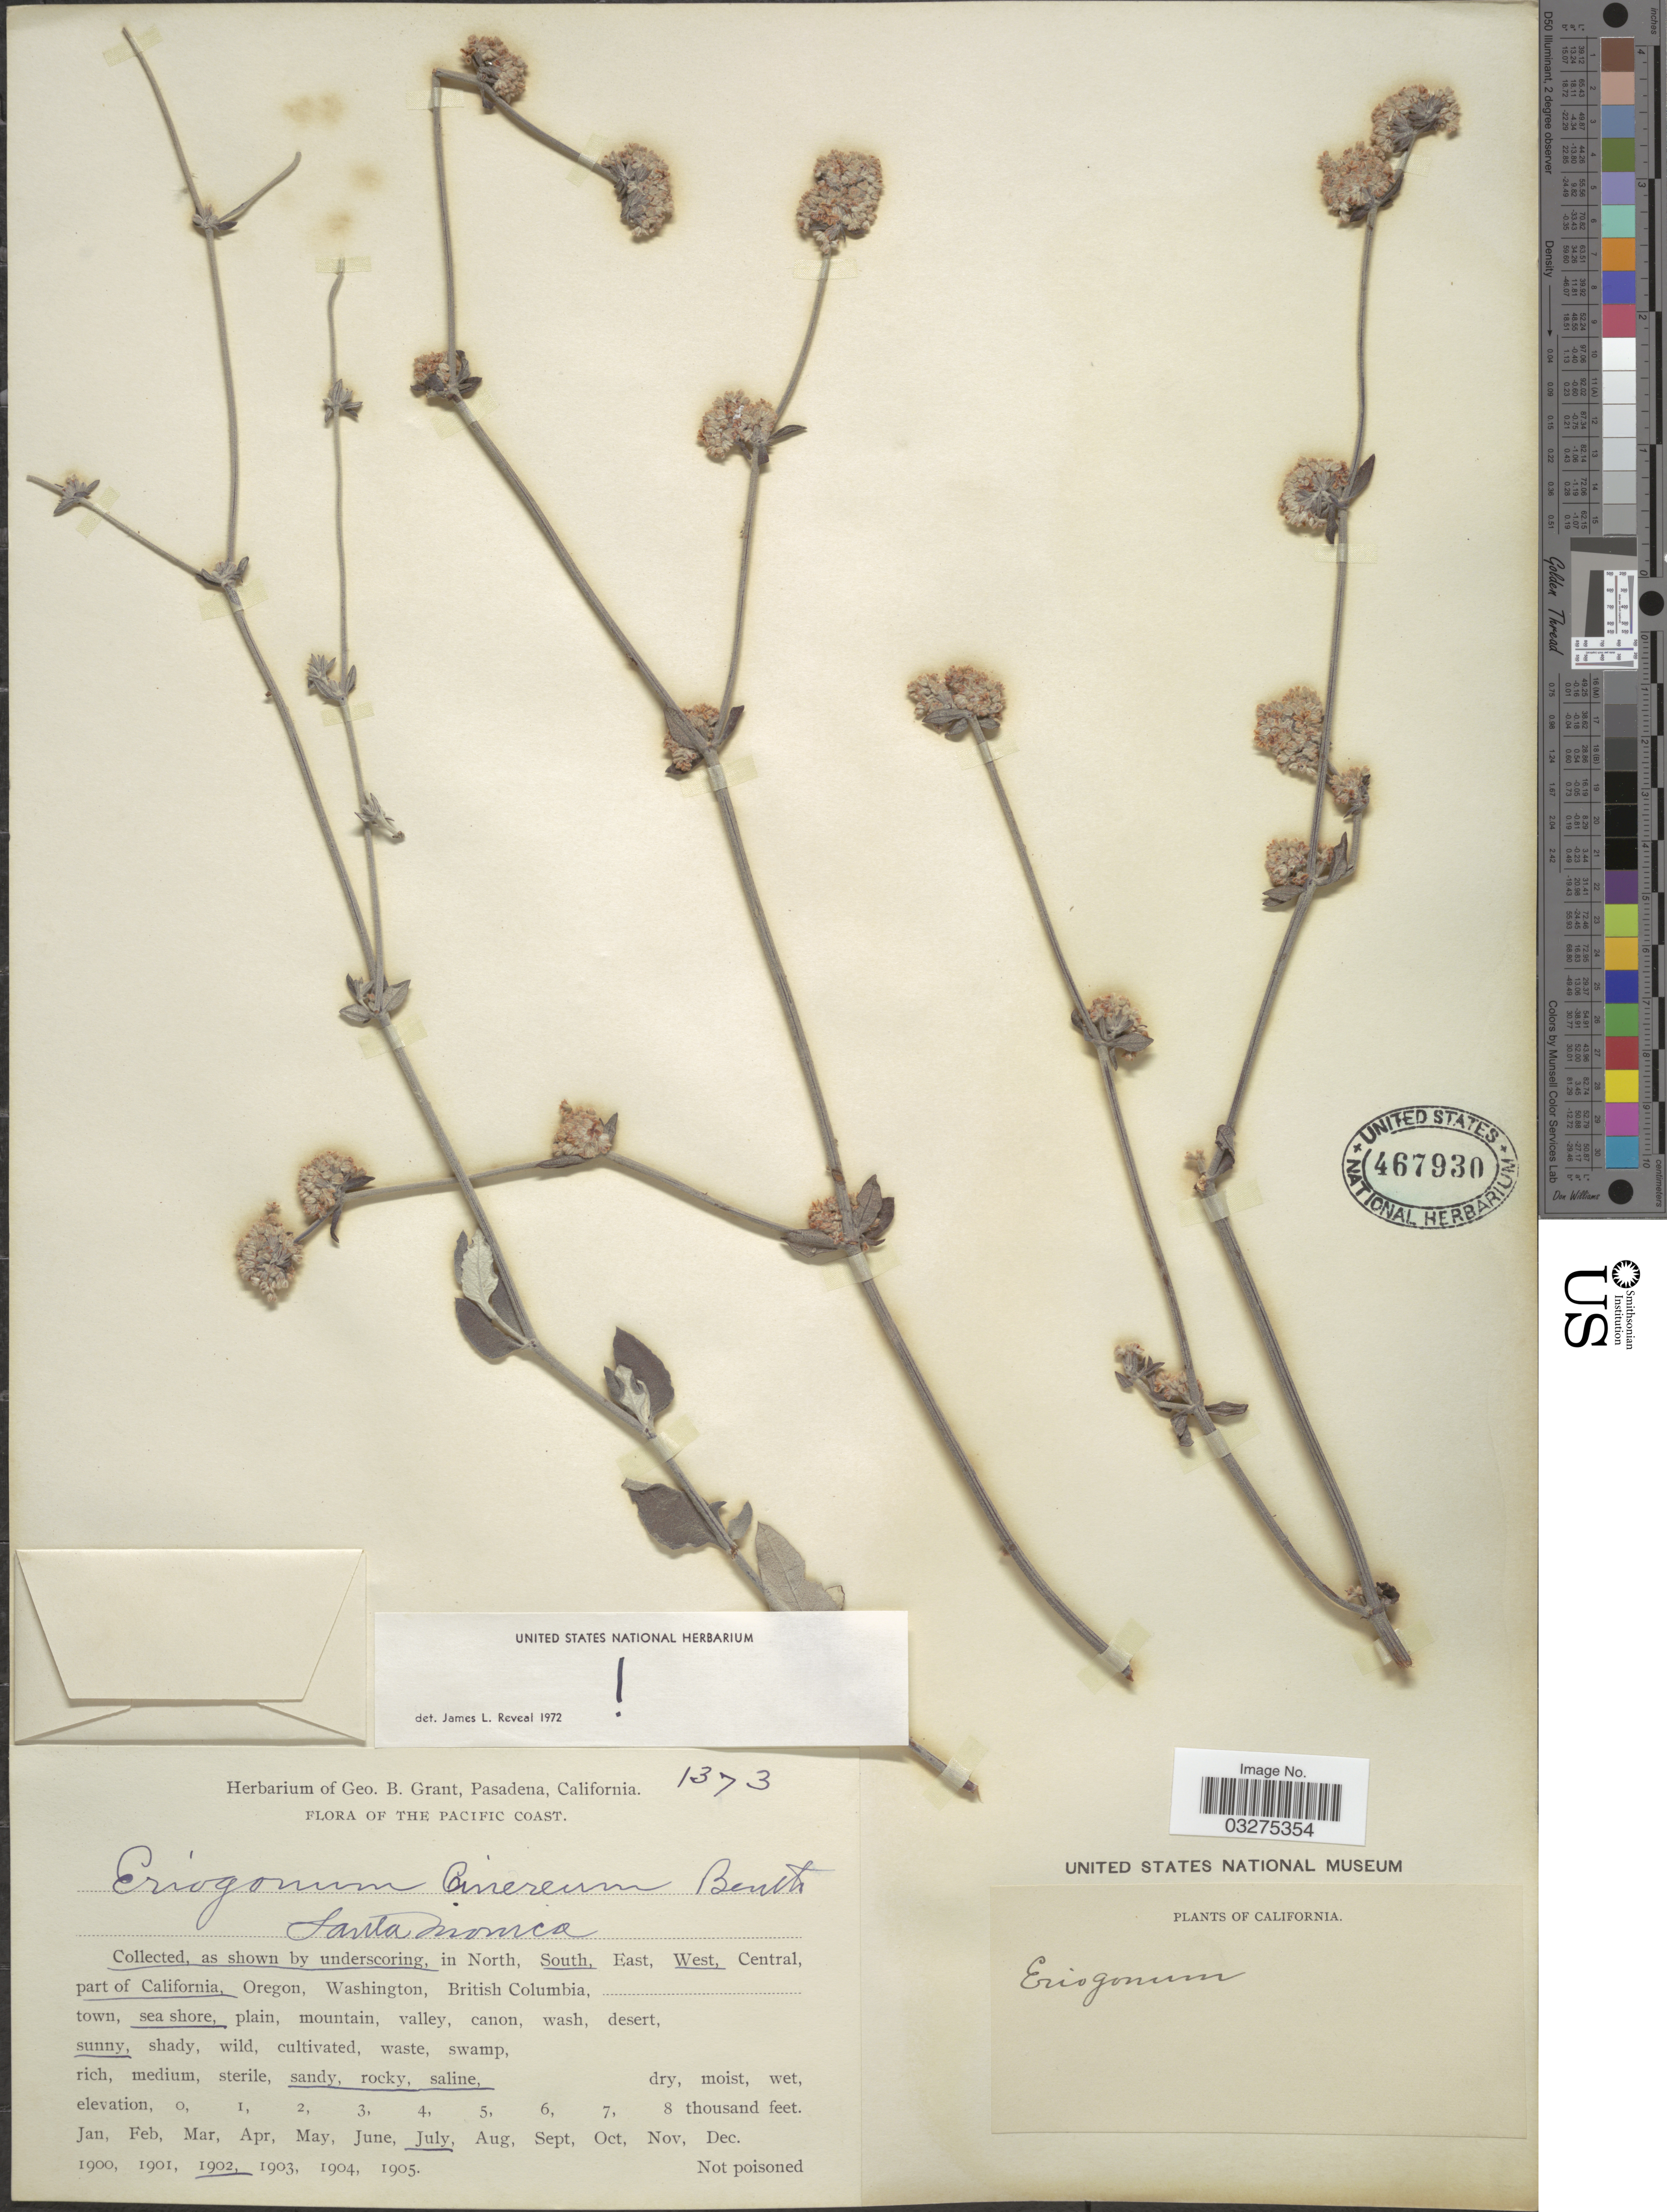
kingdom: Plantae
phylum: Tracheophyta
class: Magnoliopsida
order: Caryophyllales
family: Polygonaceae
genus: Eriogonum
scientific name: Eriogonum cinerum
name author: Benth.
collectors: ex herb. Geo. B. Grant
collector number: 1373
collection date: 1902-07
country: United States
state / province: California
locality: South, West, part of California. Sea shore.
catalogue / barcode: US 467930